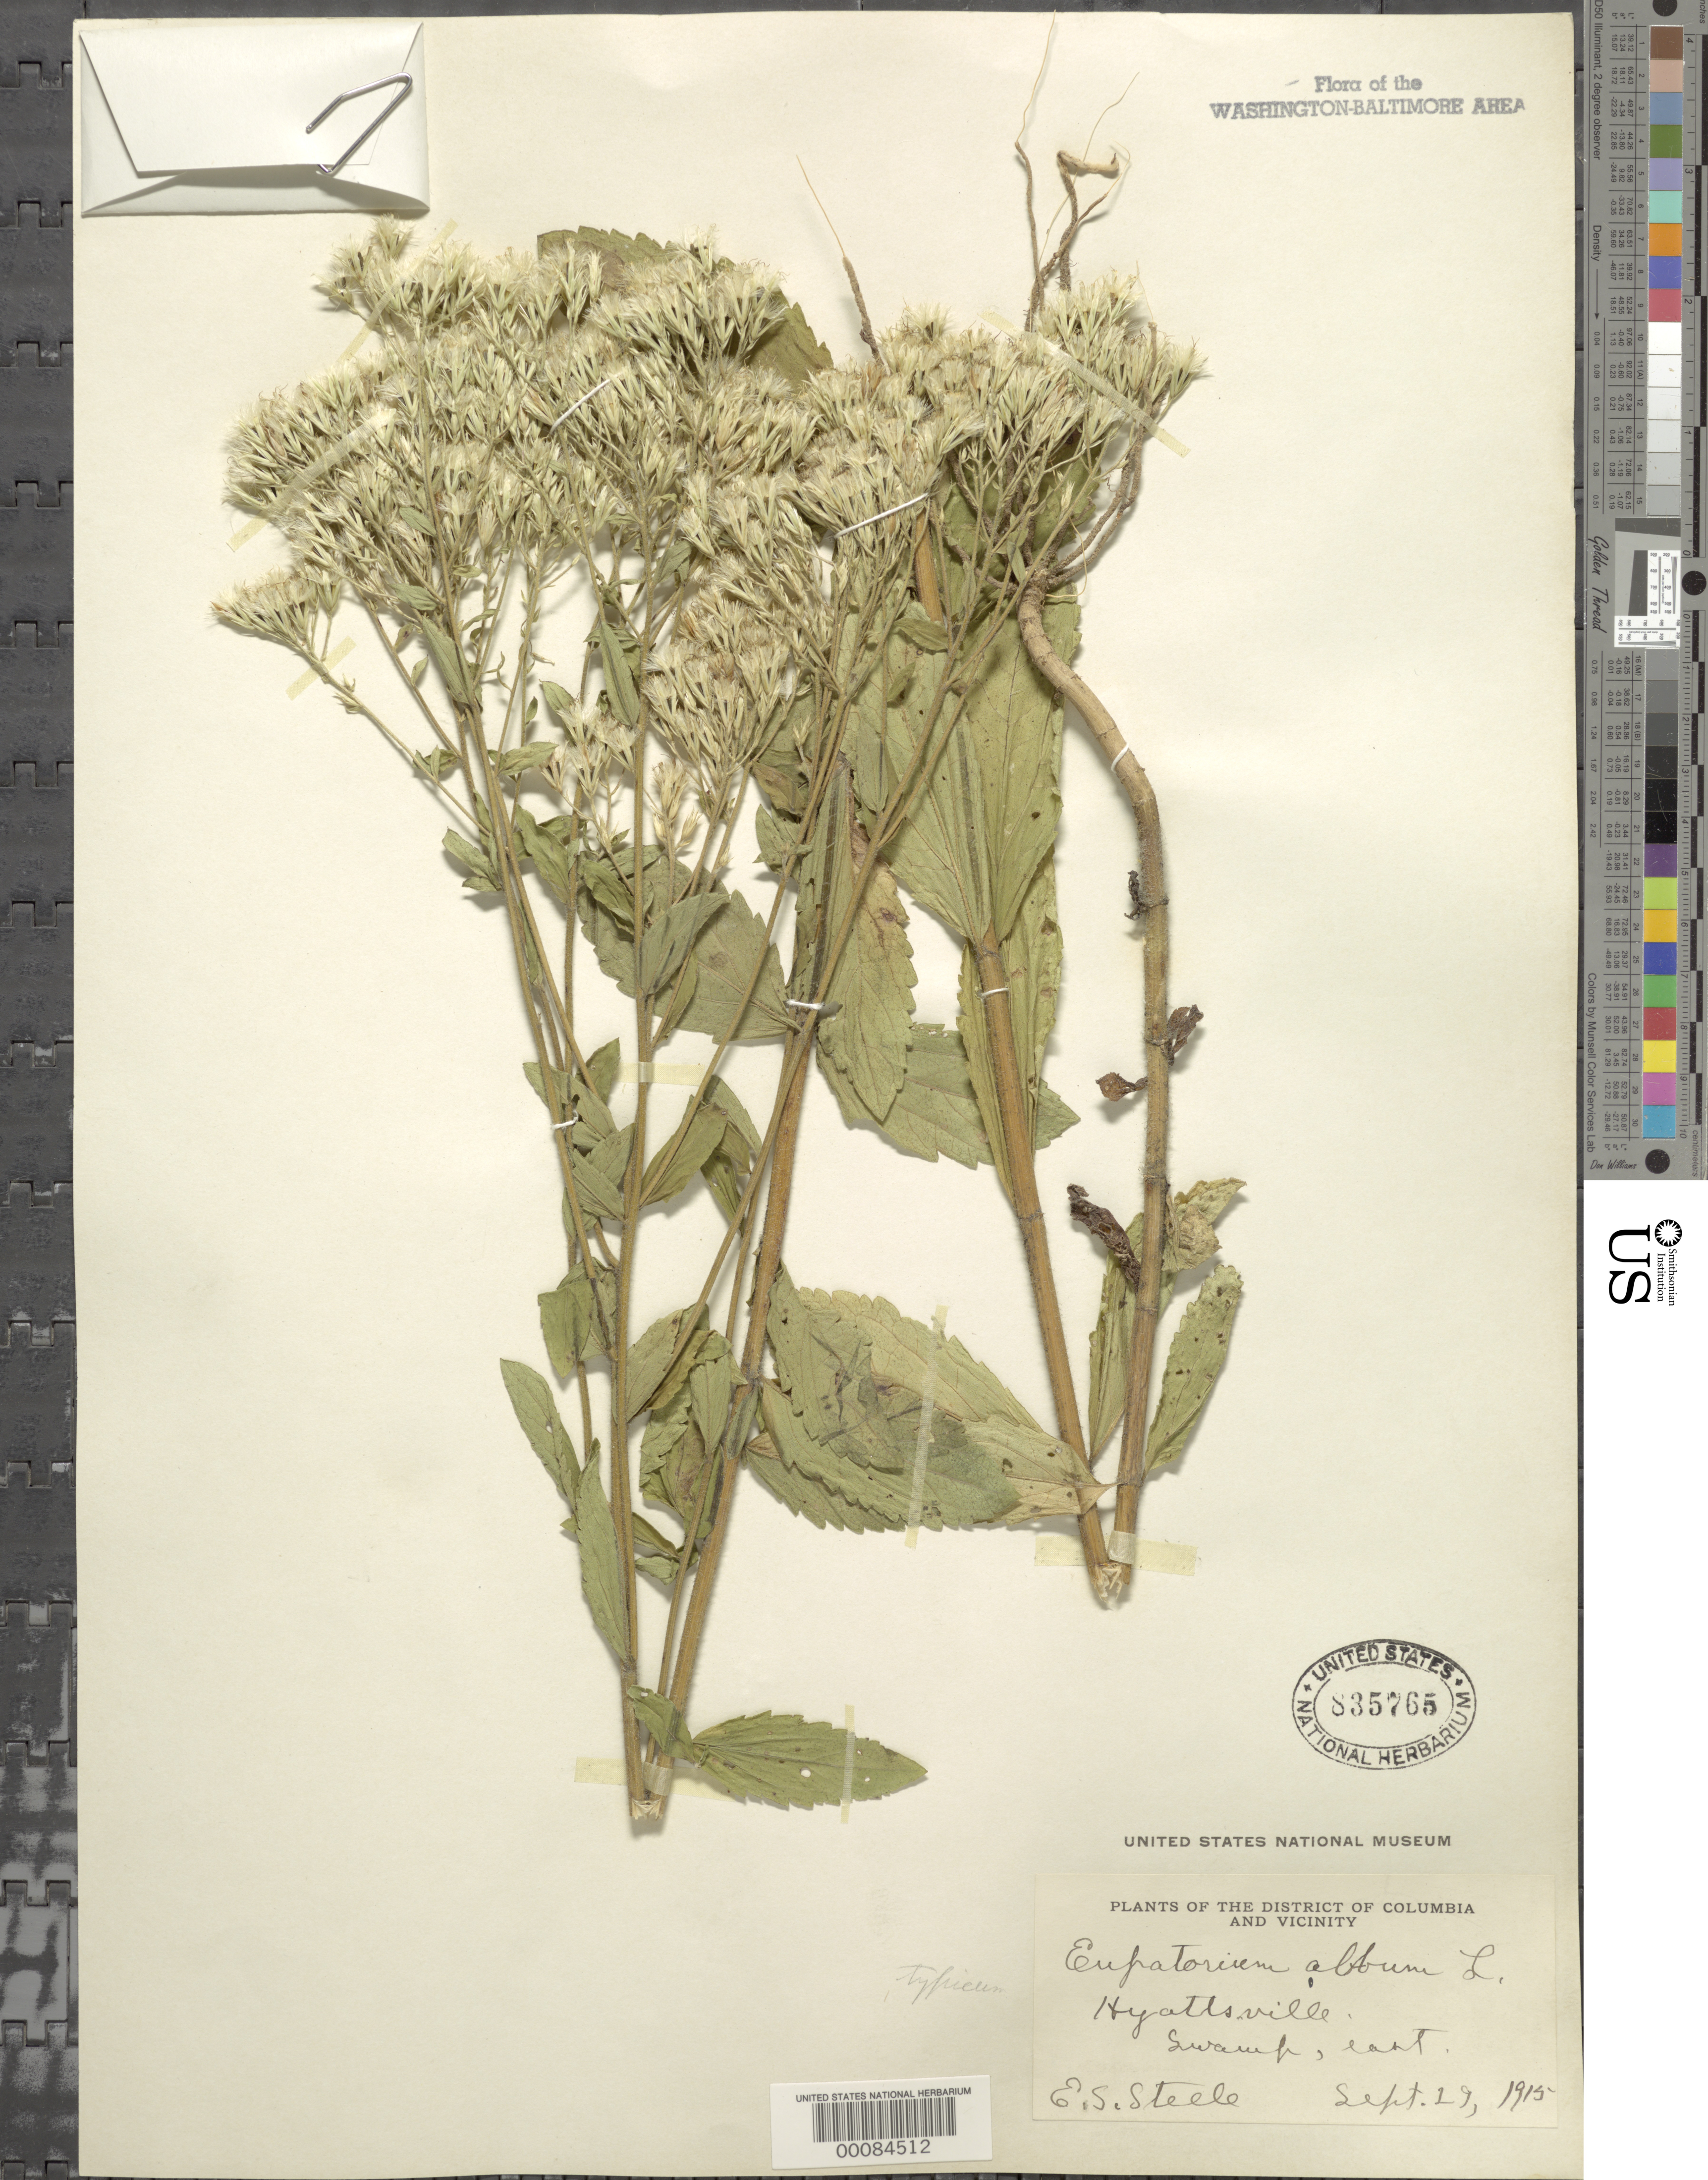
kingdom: Plantae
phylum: Tracheophyta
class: Magnoliopsida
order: Asterales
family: Asteraceae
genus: Eupatorium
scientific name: Eupatorium album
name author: L.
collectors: E. Steele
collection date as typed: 29 Sep 1915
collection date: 1915-09-29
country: United States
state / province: Maryland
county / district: Prince George's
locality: Hyattsville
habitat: Swamp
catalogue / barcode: US 835765